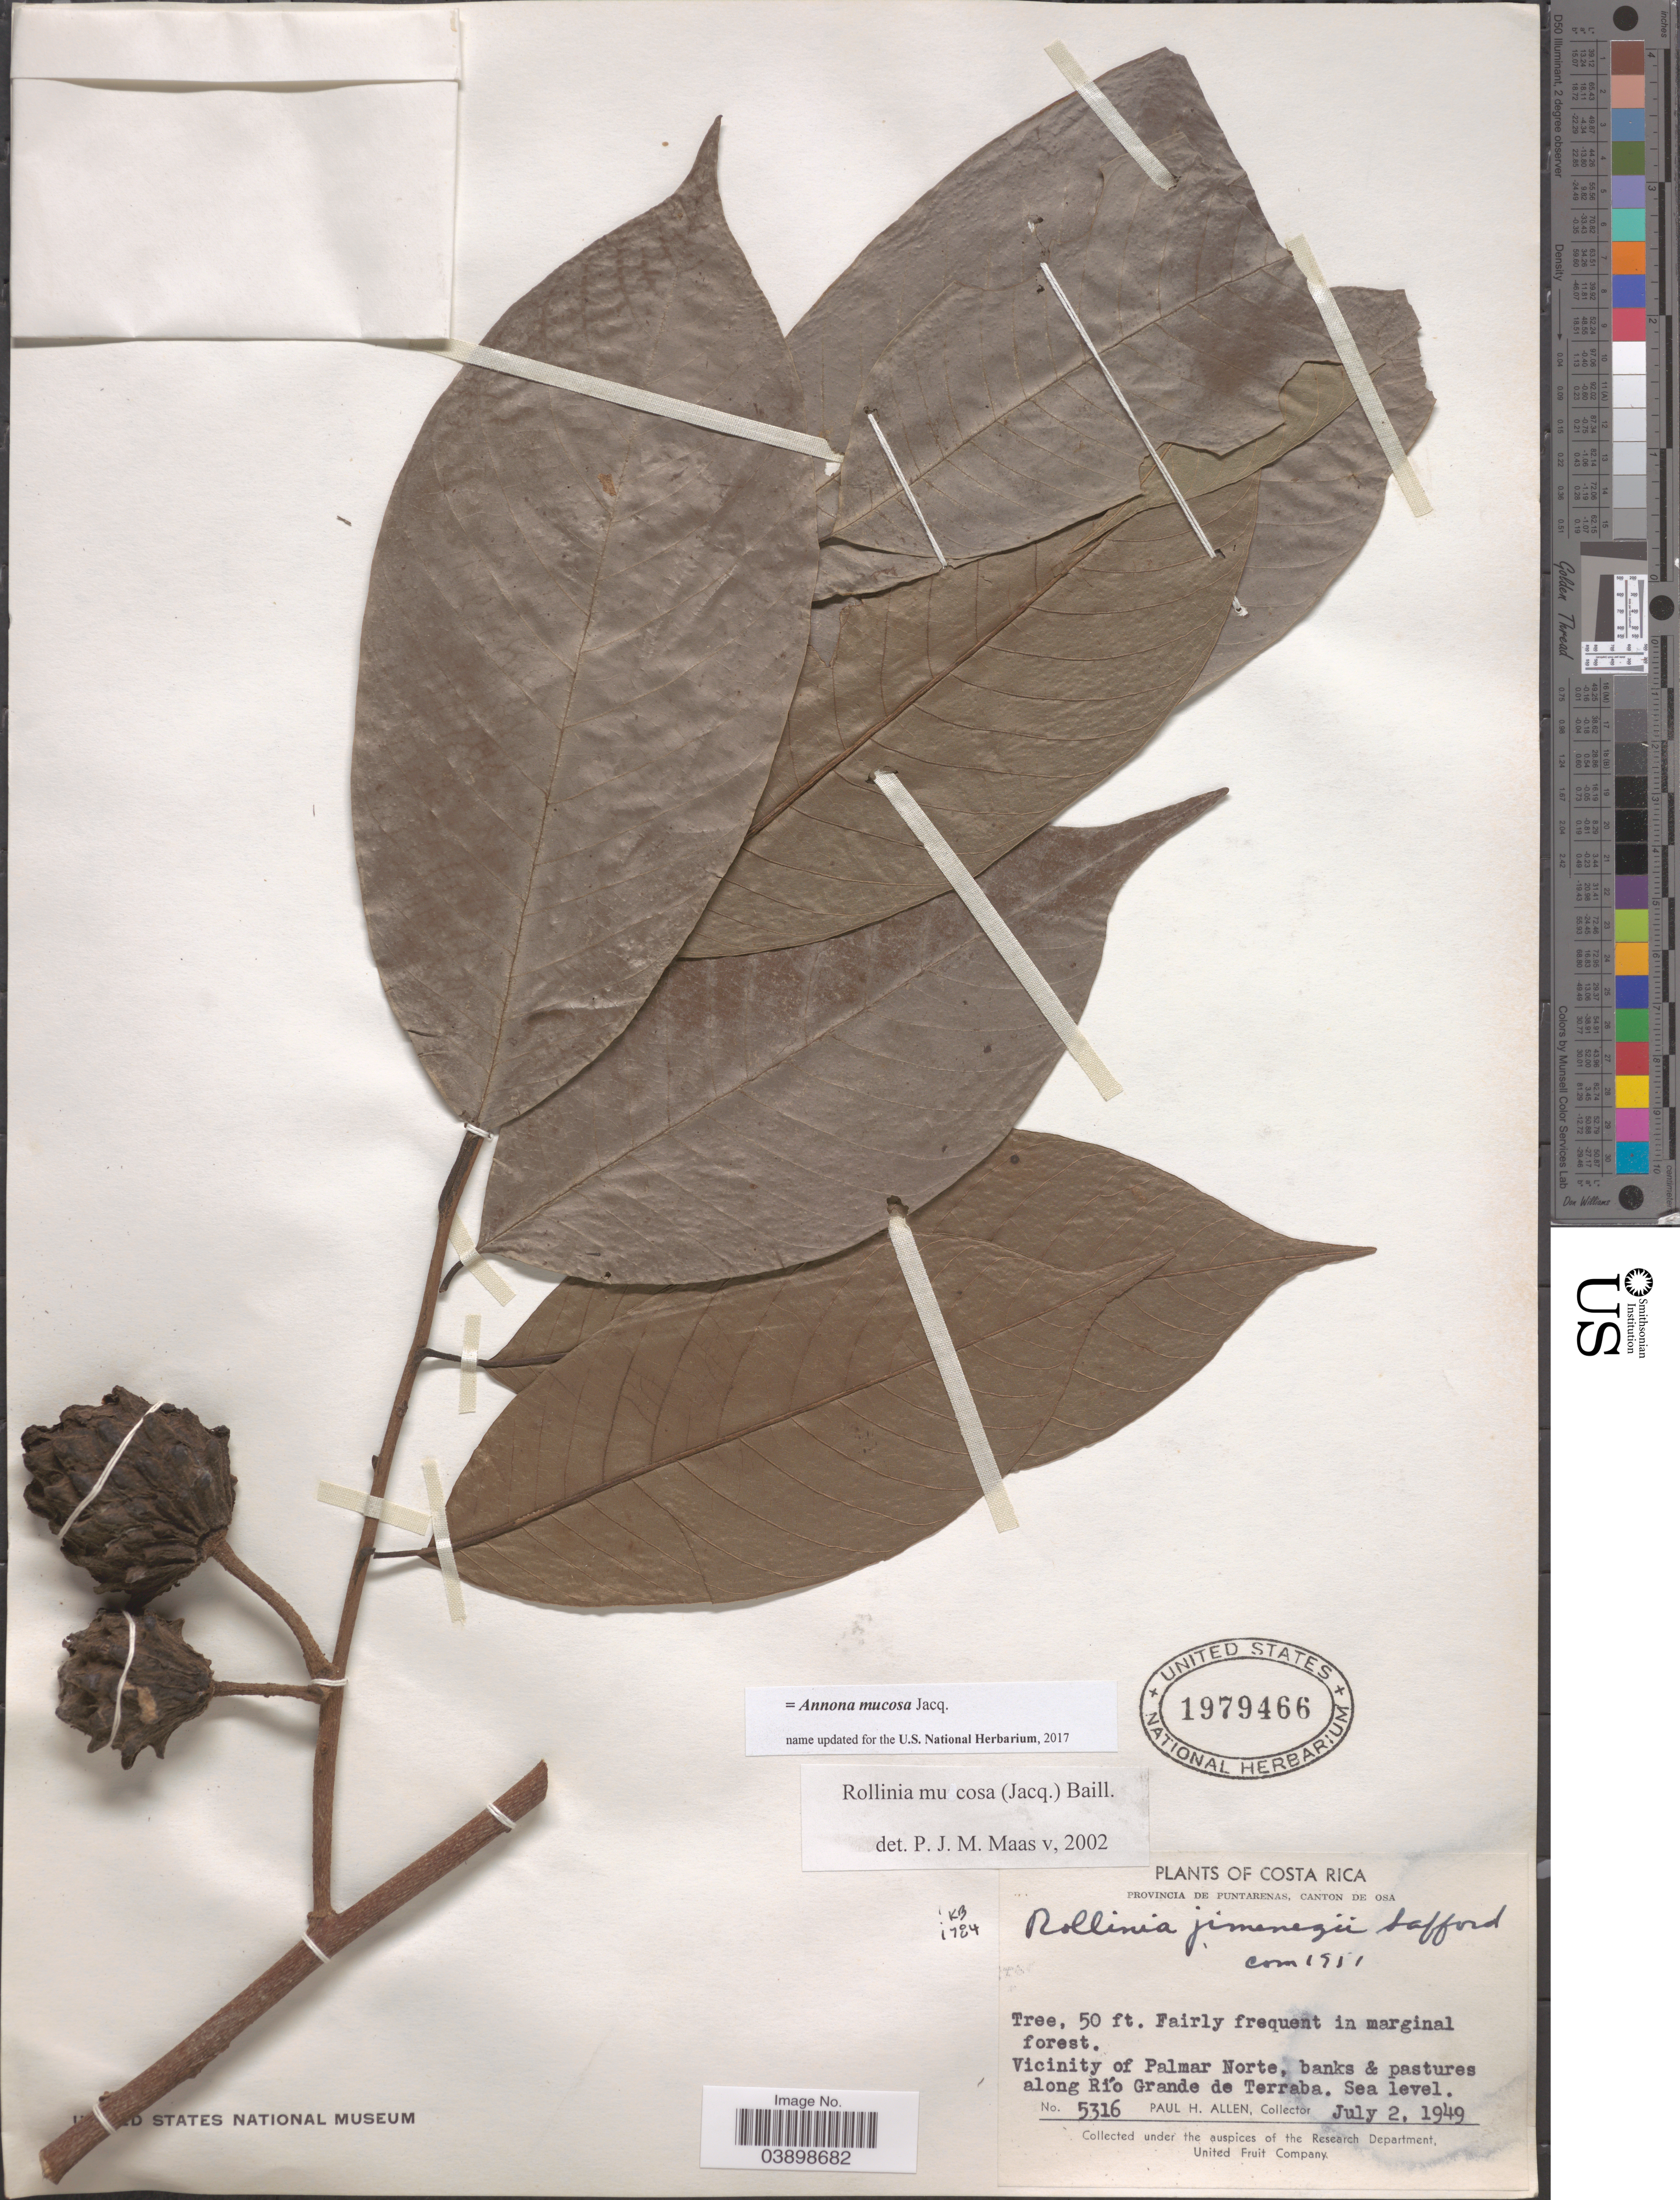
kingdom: Plantae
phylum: Tracheophyta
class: Magnoliopsida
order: Magnoliales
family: Annonaceae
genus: Annona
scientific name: Annona mucosa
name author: Jacq.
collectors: P. H. Allen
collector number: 5316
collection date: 1949-07-02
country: Costa Rica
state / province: Puntarenas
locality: Canton de Osa. Vicinity of Palmar Norte, banks & pastures along Río Grande de Terraba.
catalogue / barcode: US 1979466